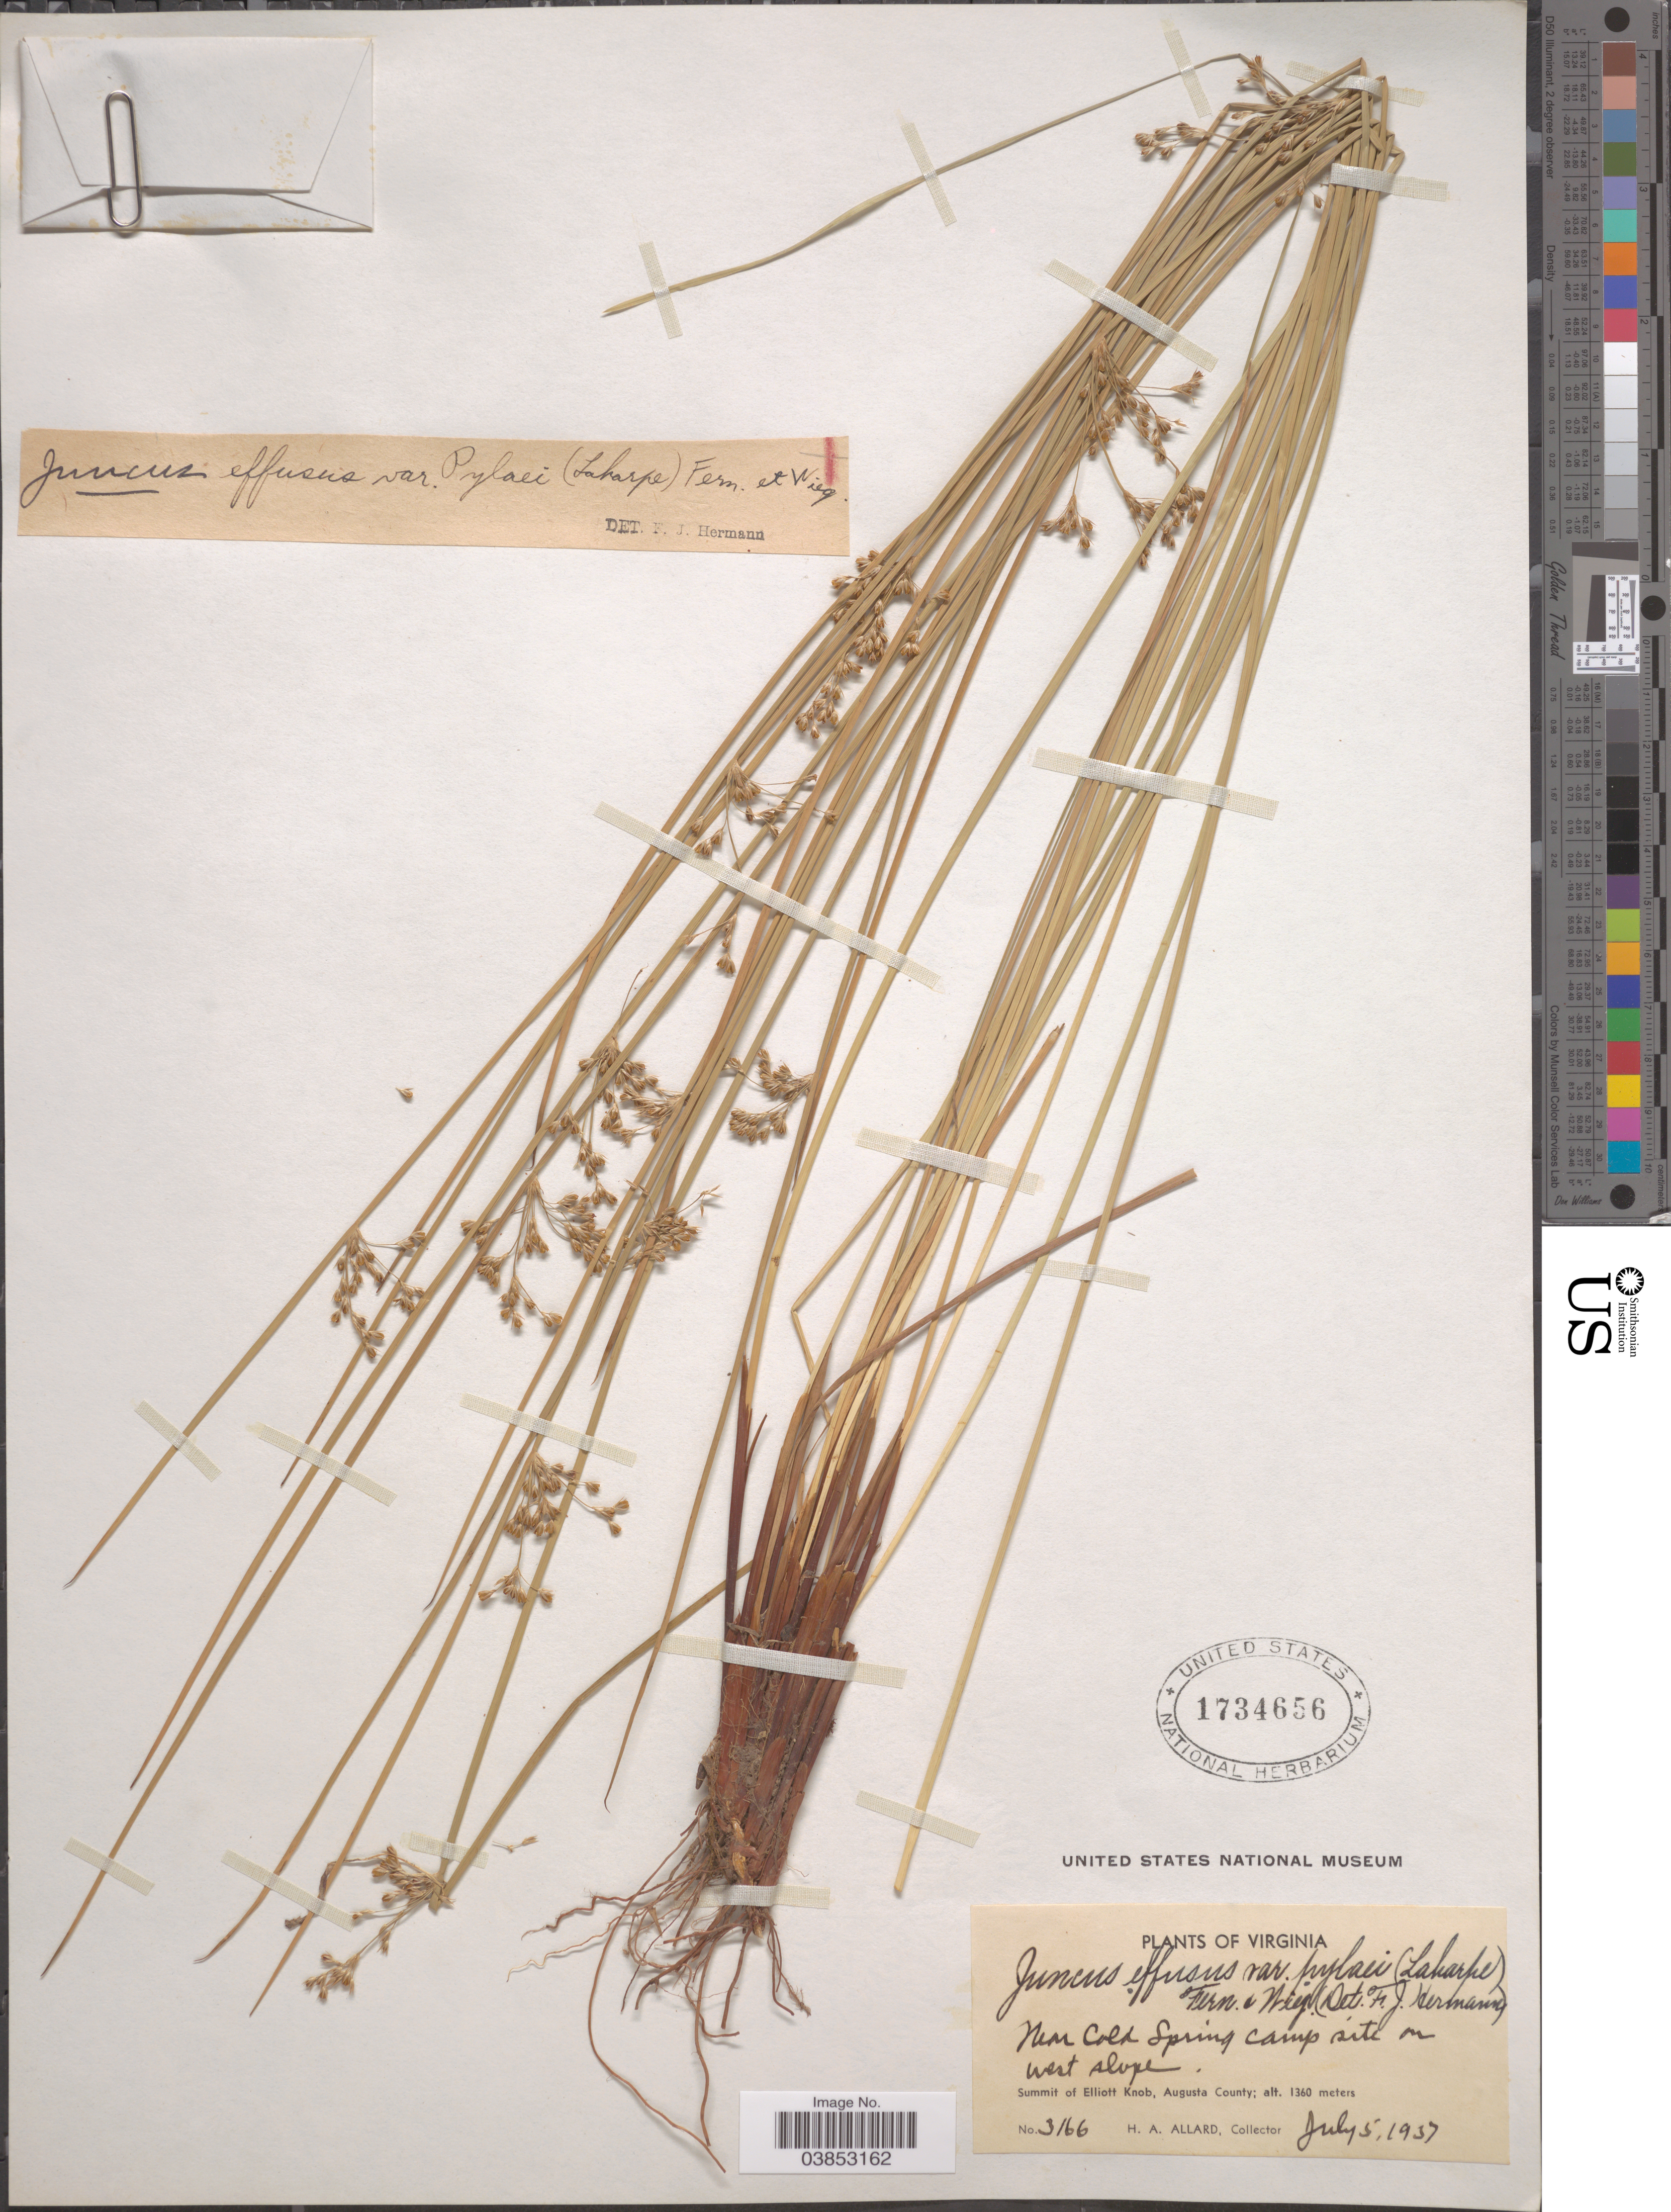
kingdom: Plantae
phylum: Tracheophyta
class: Liliopsida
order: Poales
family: Juncaceae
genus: Juncus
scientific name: Juncus effusus subsp. solutus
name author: (Fernald & Wiegand) Hämet-Ahti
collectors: H. A. Allard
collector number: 3166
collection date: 1937-07-05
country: United States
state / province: Virginia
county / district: Augusta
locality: Near Cold Spring camp site on west slope. Summit of Elliot Knob, Augusta County.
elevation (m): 1360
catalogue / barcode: US 1734656